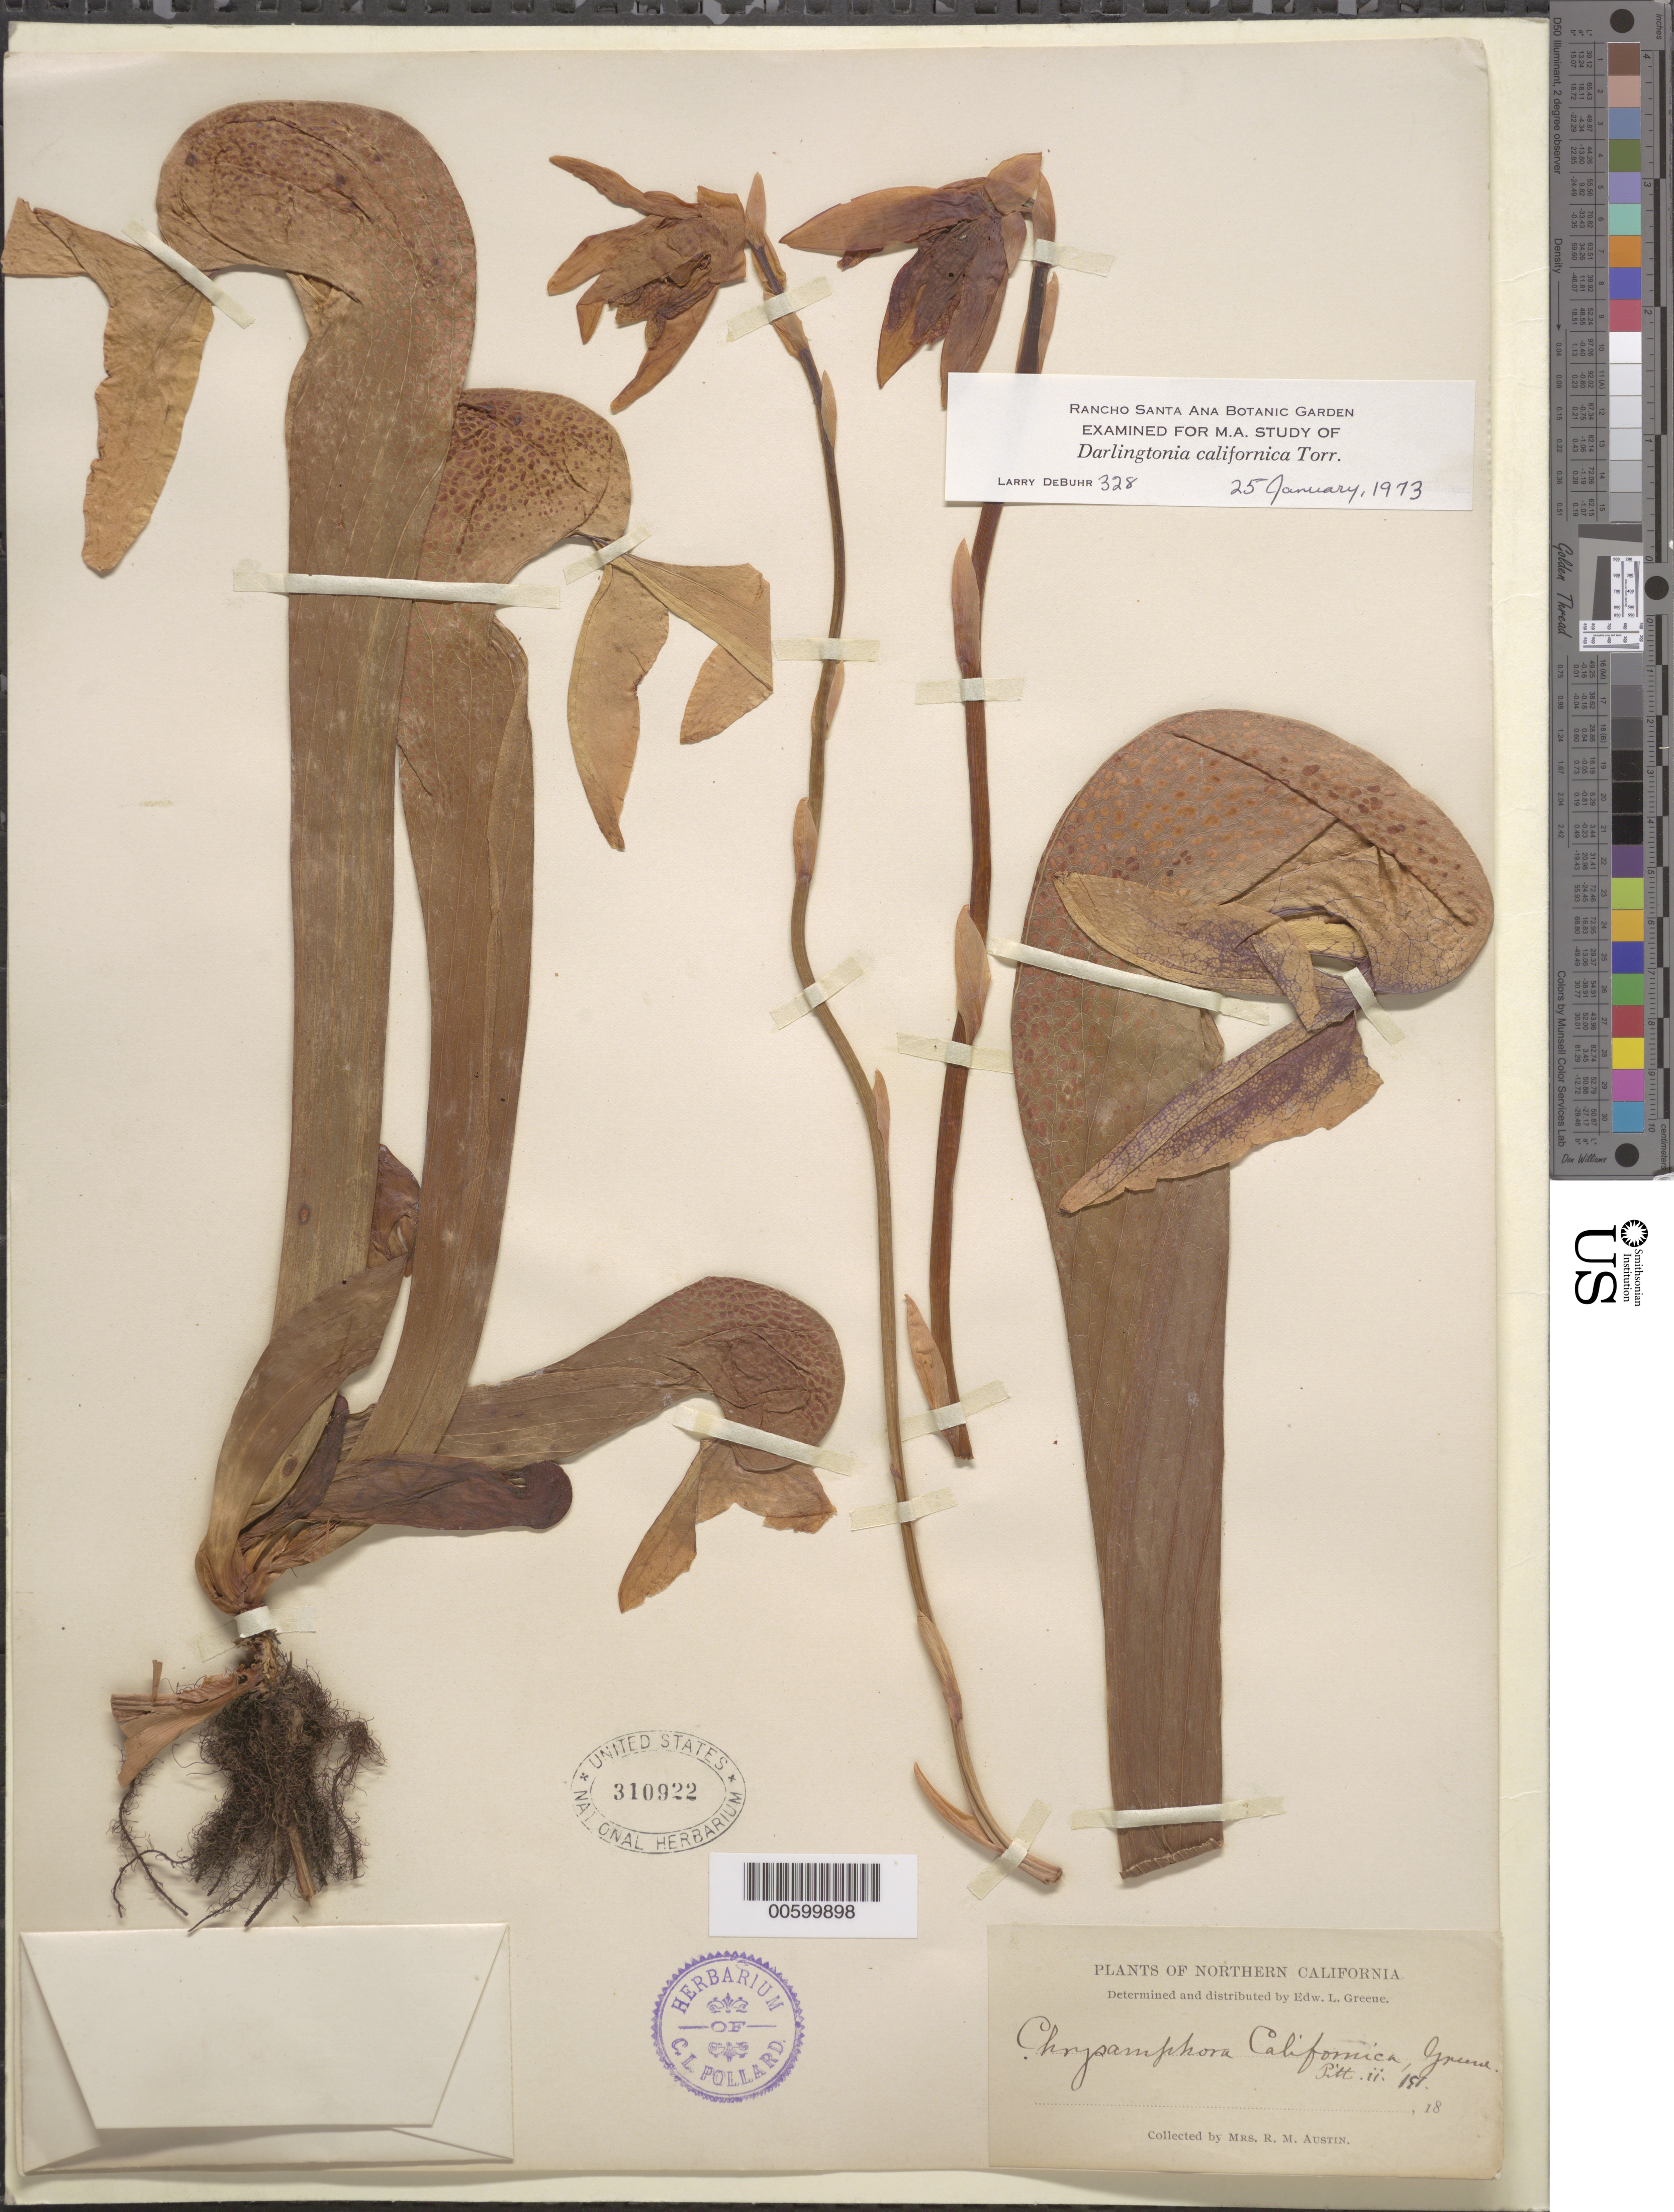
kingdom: Plantae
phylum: Tracheophyta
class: Magnoliopsida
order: Ericales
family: Sarraceniaceae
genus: Darlingtonia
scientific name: Darlingtonia californica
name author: Torr.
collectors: R. Austin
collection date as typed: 18--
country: United States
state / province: California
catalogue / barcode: US 310922